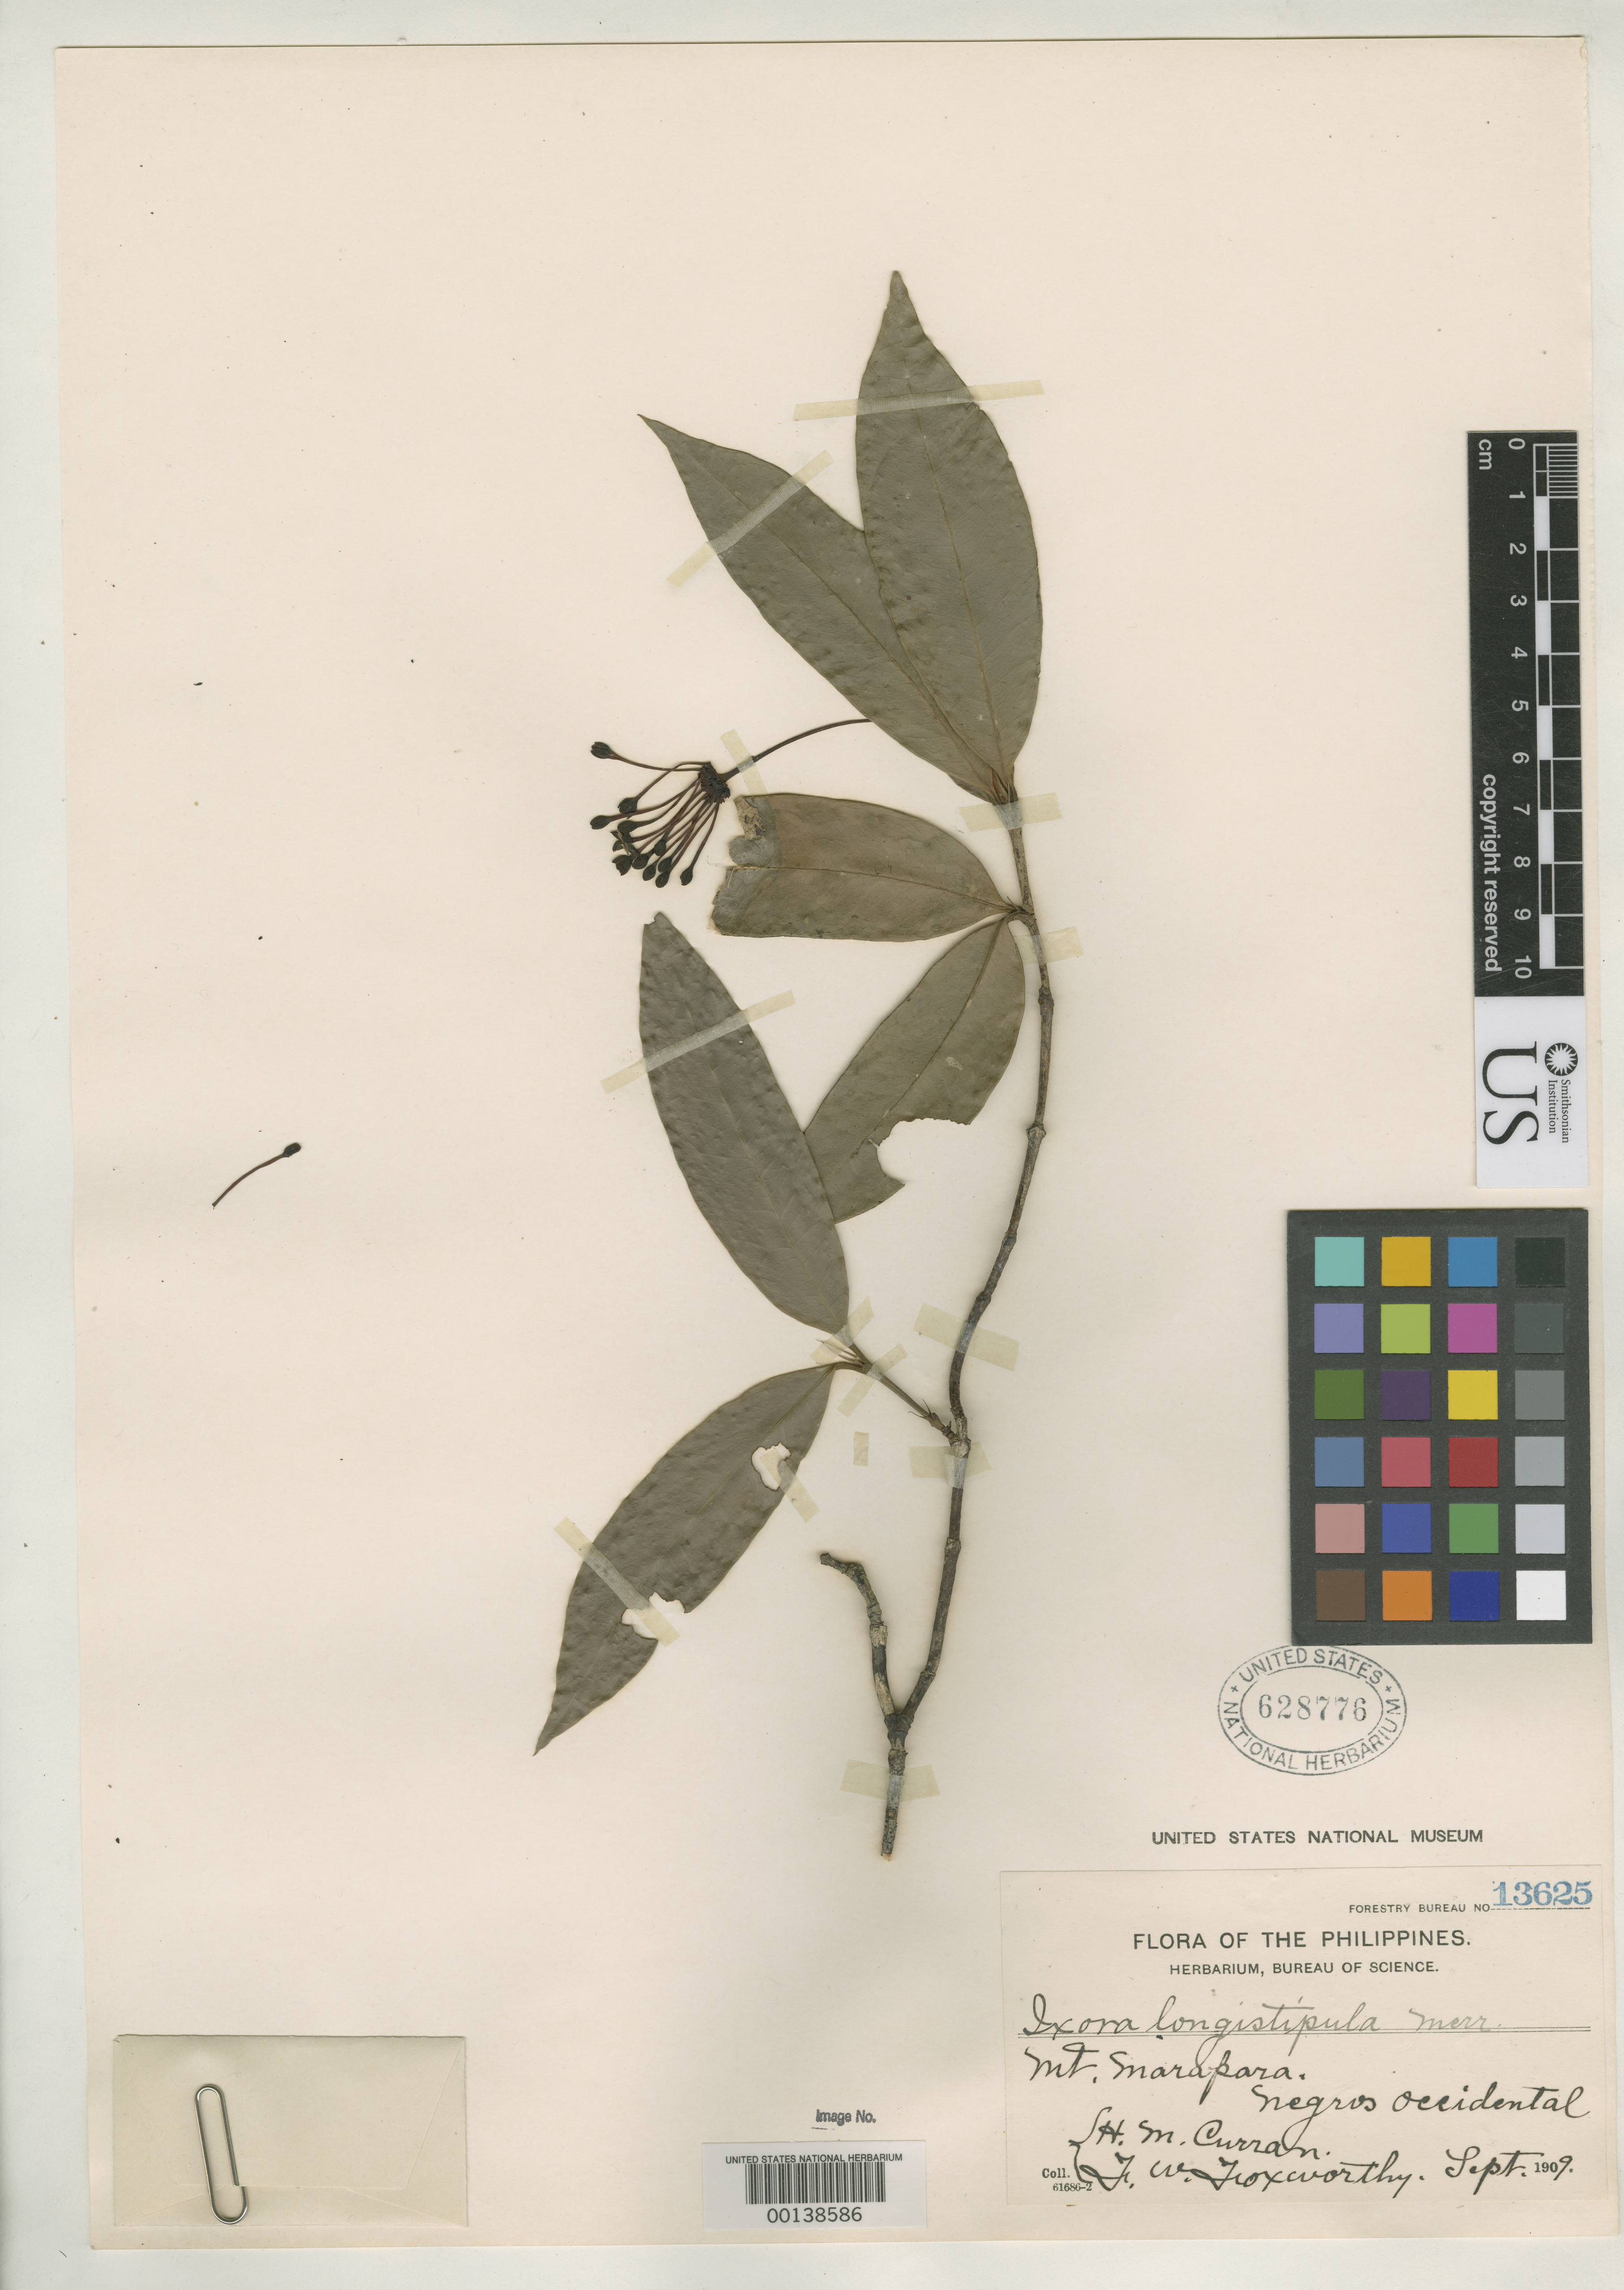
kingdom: Plantae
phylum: Tracheophyta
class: Magnoliopsida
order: Gentianales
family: Rubiaceae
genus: Ixora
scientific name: Ixora longistipula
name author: Merr.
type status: Isotype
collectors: H. M. Curran & F. W. Foxworthy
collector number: Bur. Sci. 13625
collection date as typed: Sep 1909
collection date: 1909-09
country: Philippines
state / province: Western Visayas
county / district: Negros Occidental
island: Negros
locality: Mt. Marapara.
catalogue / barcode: US 628776